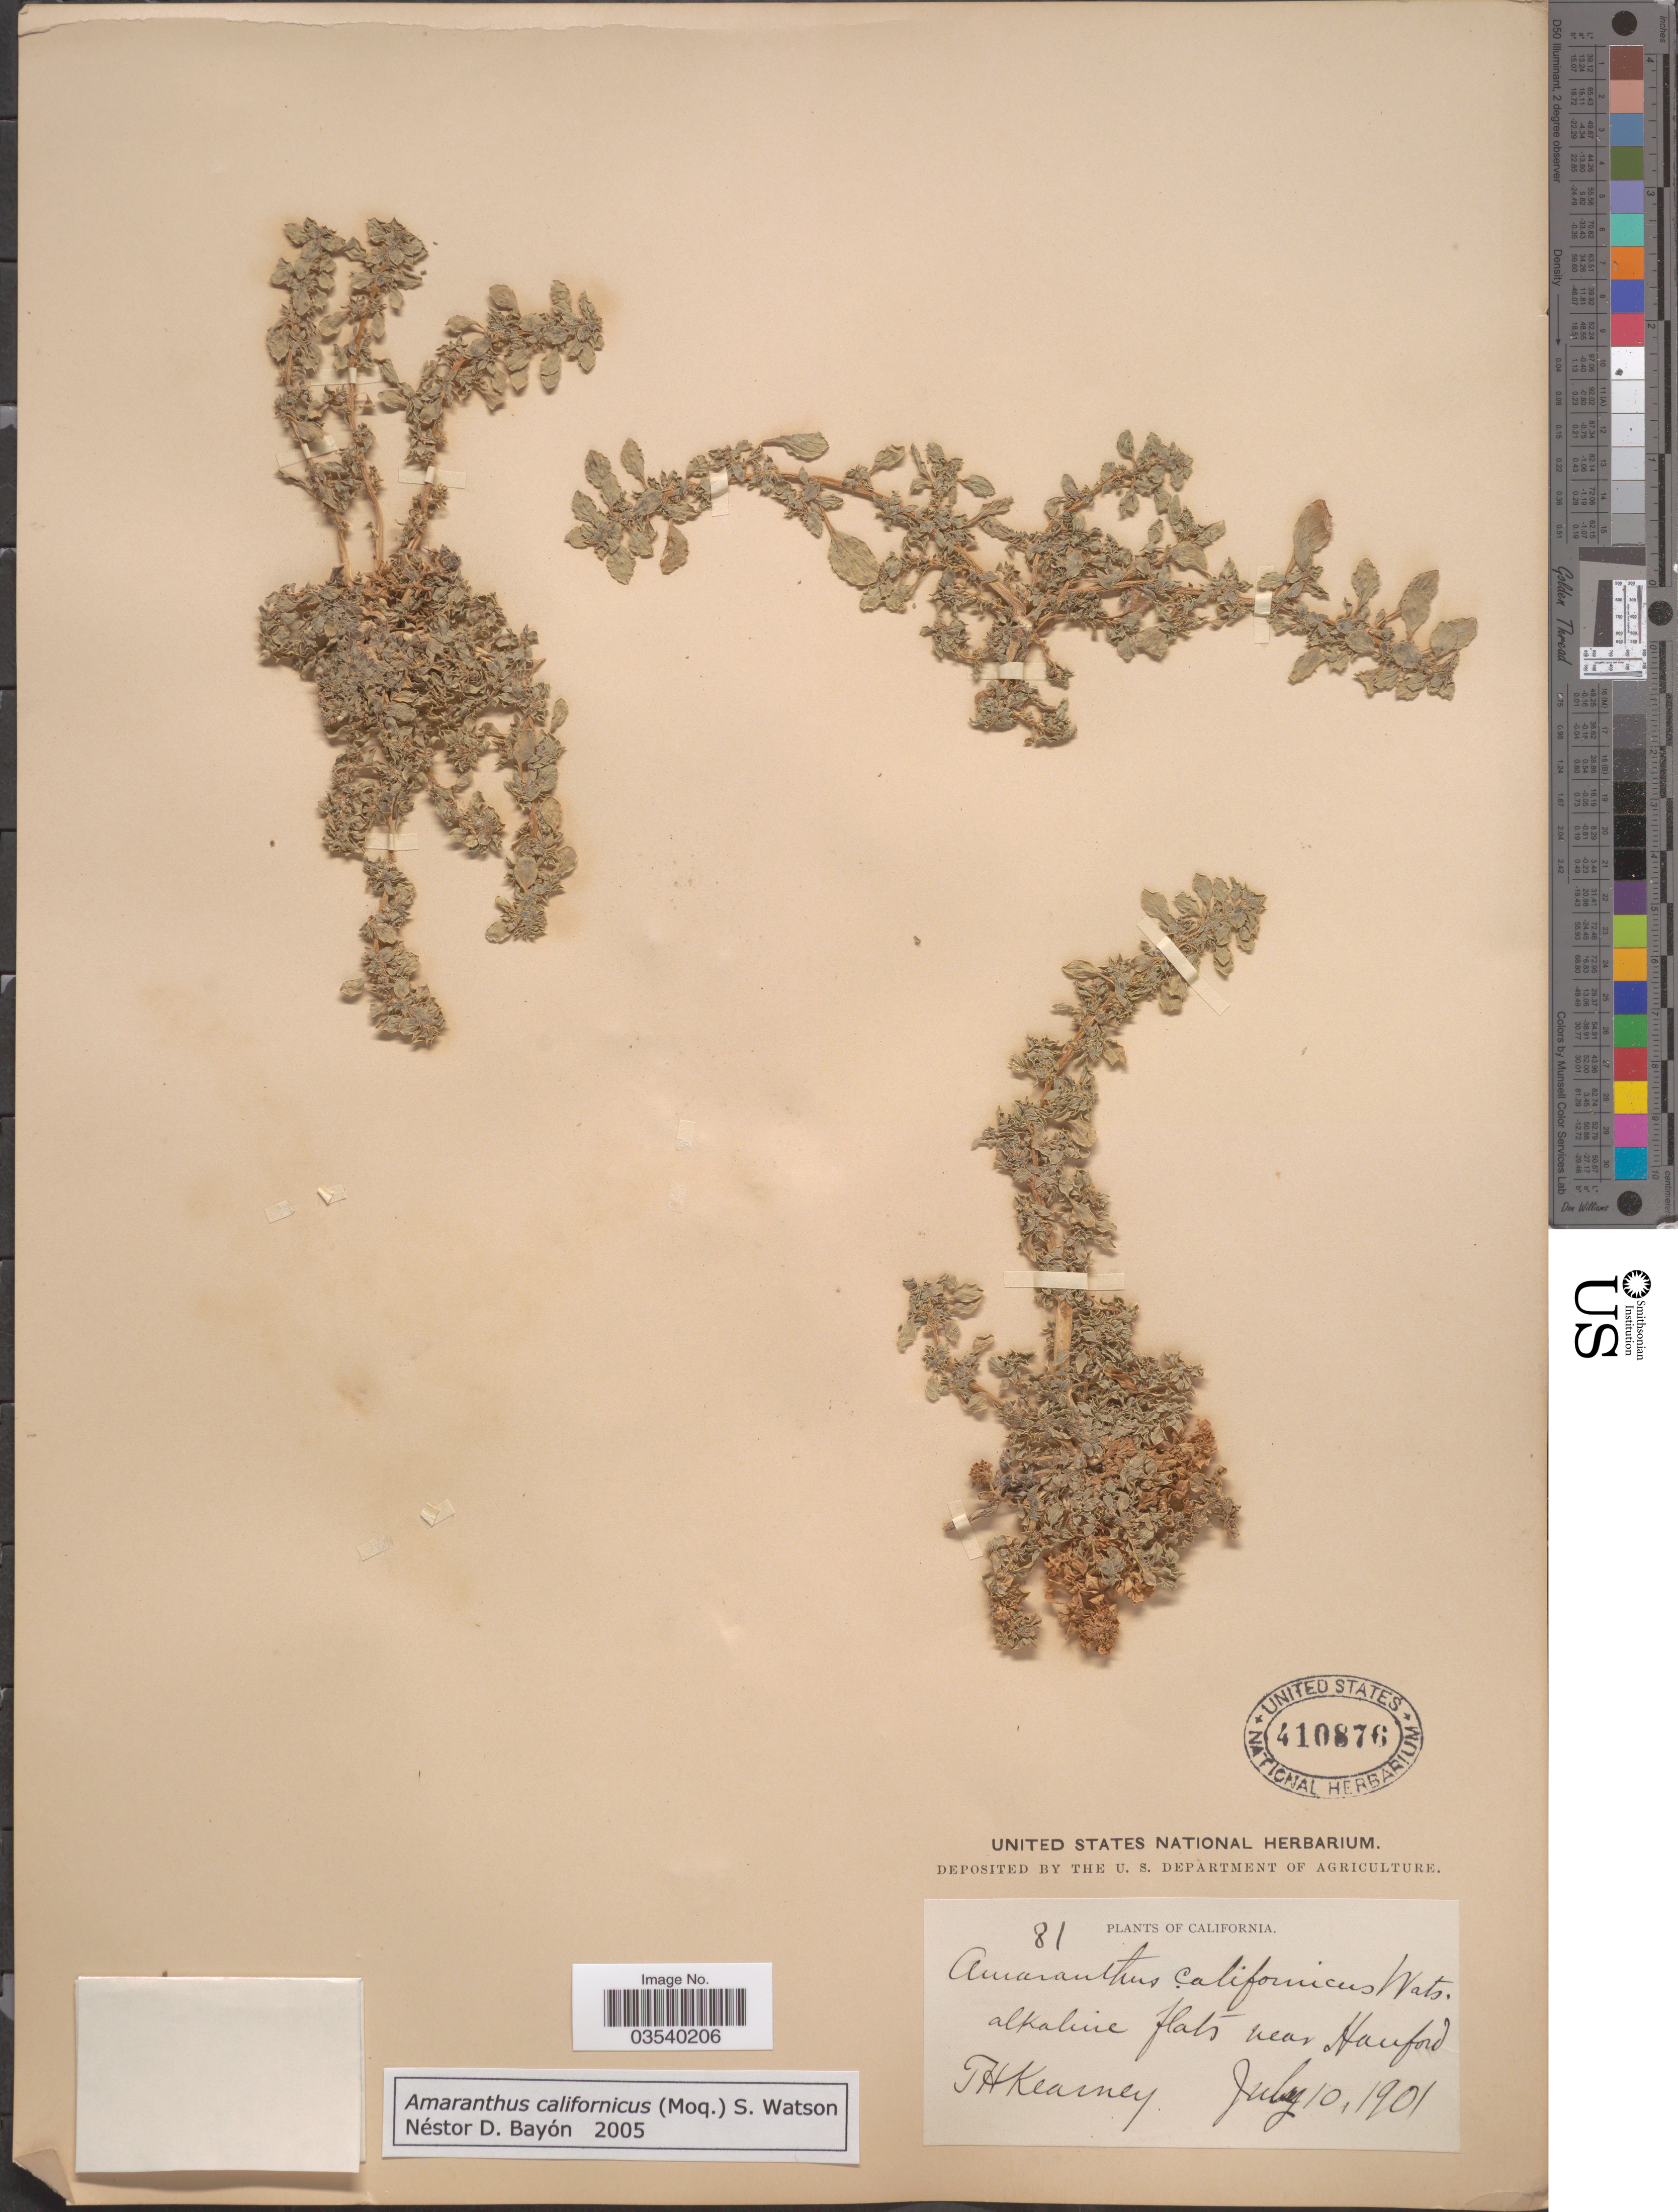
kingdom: Plantae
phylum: Tracheophyta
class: Magnoliopsida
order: Caryophyllales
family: Amaranthaceae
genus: Amaranthus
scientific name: Amaranthus californicus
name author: (Moq.) S. Watson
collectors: T. H. Kearney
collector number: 81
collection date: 1901-07-10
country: United States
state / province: California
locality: Near Hanford.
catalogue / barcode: US 410876